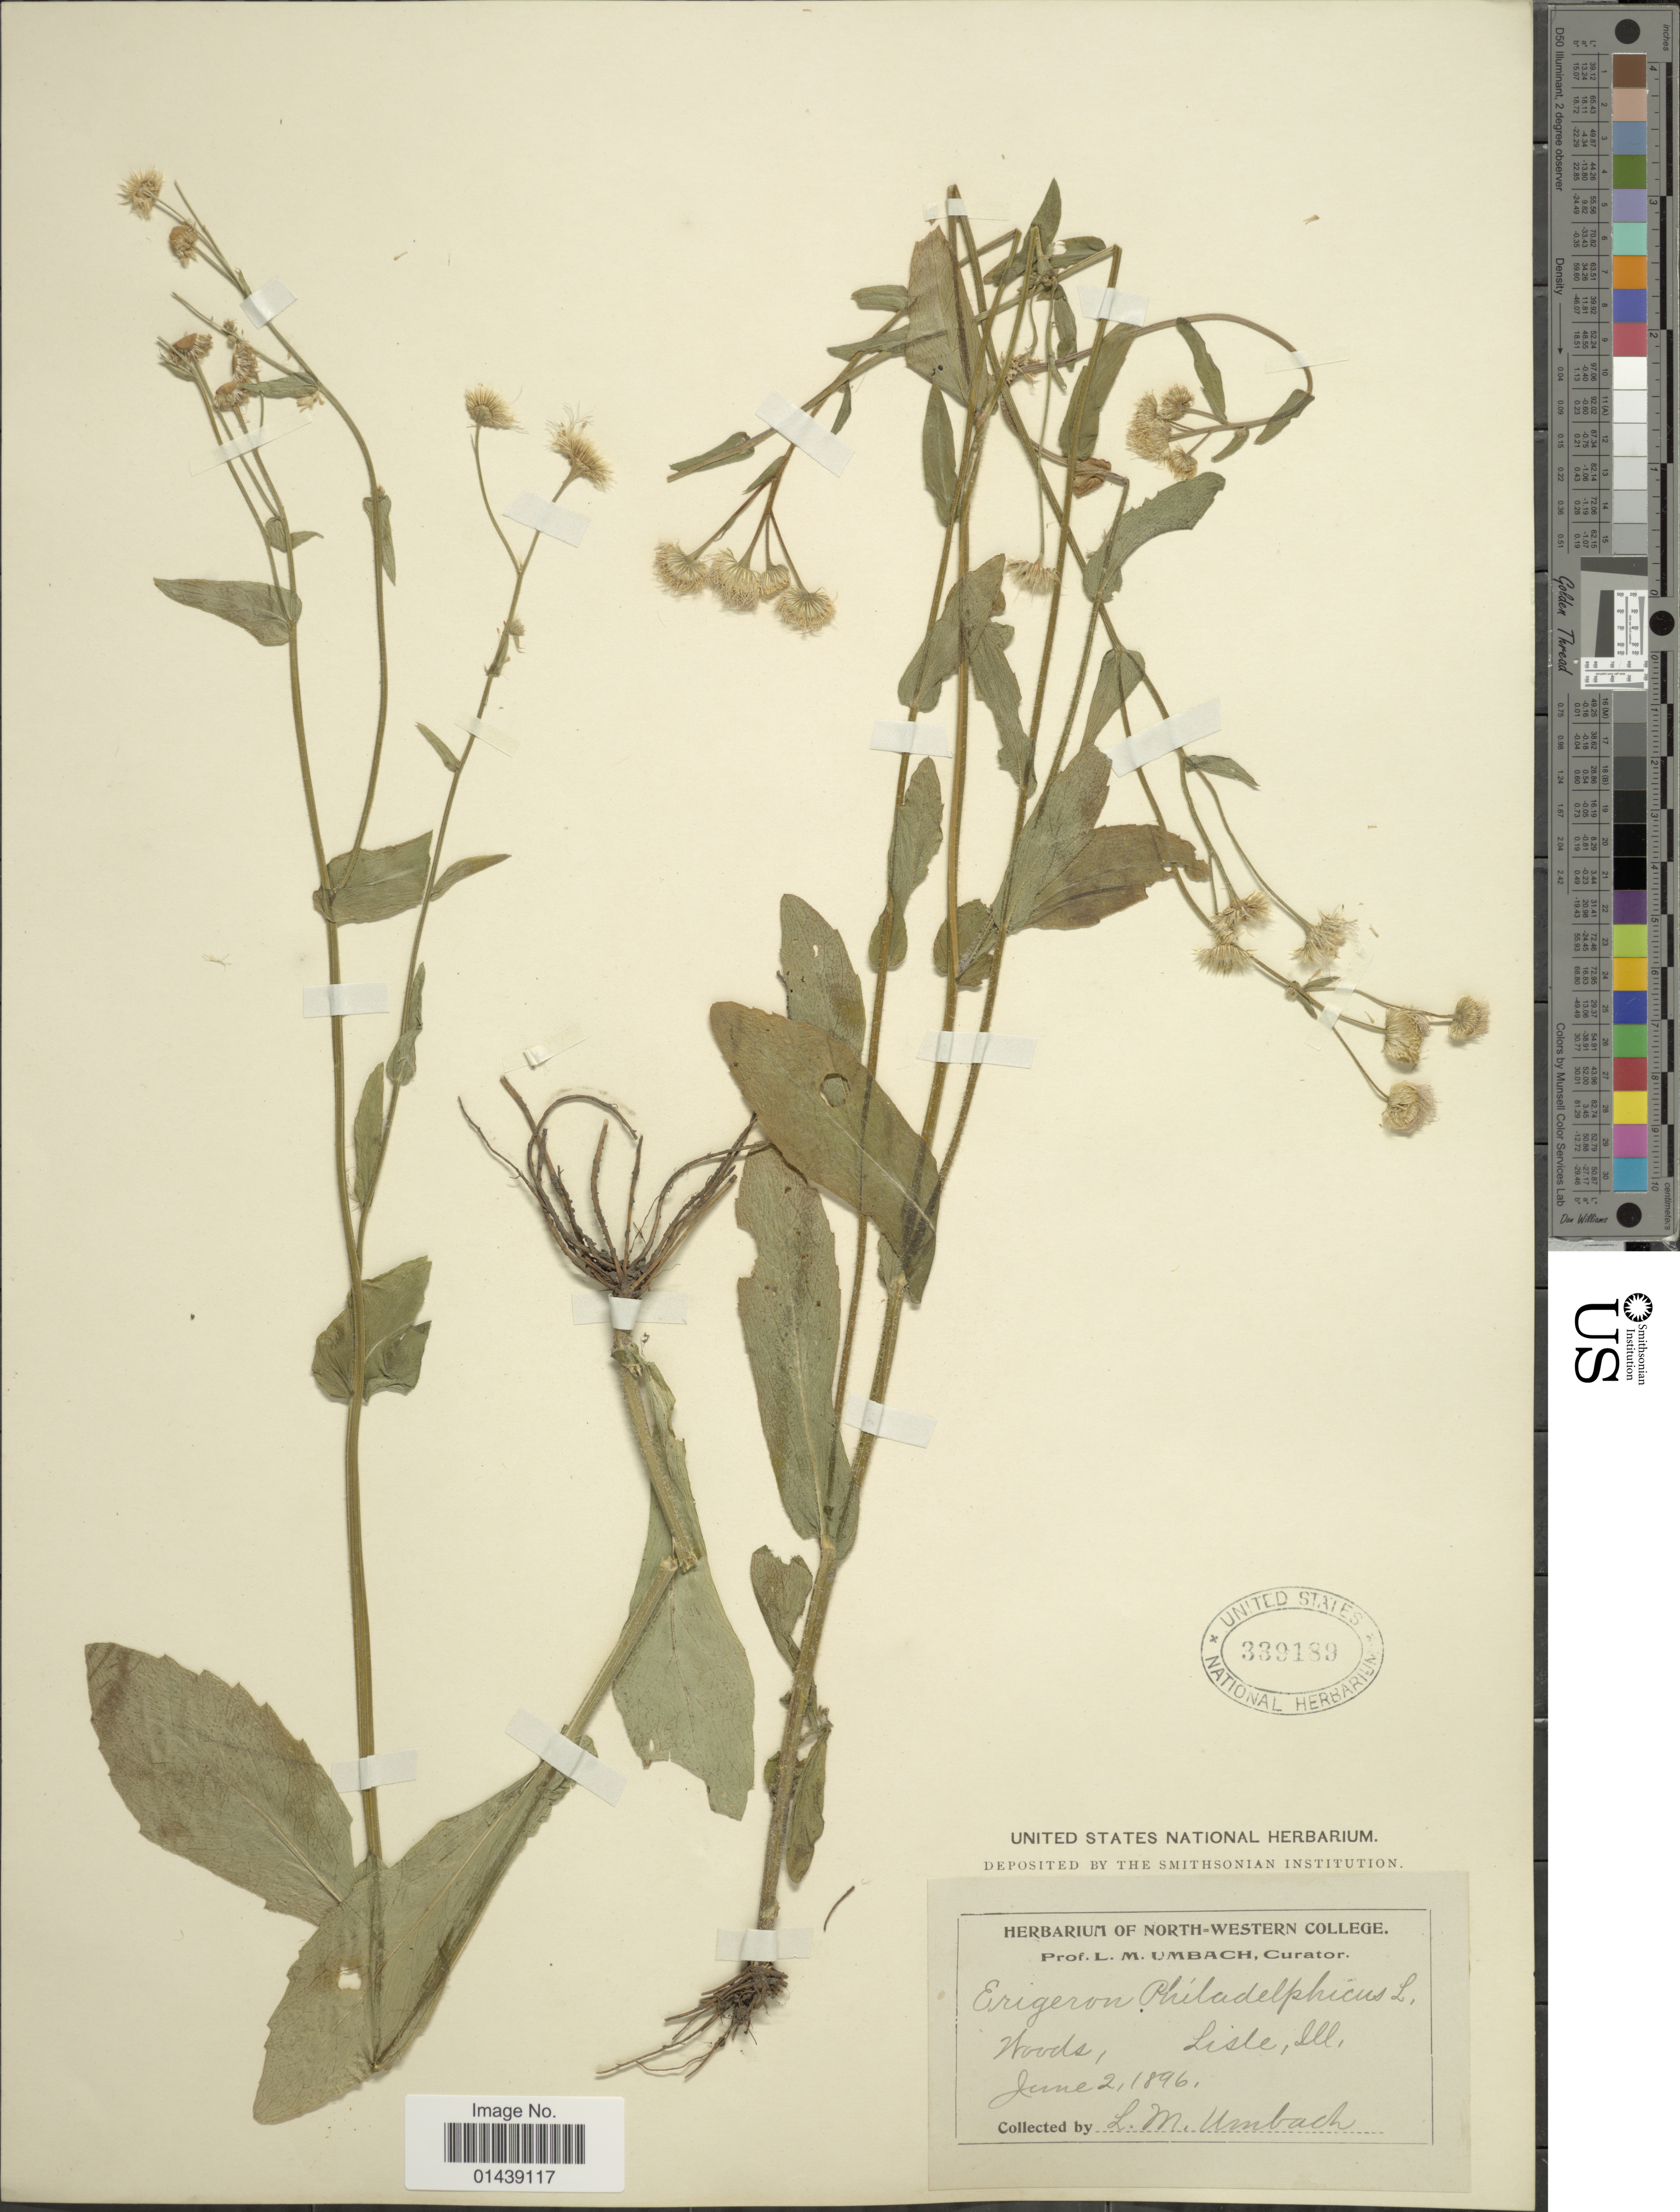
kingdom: Plantae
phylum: Tracheophyta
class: Magnoliopsida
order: Asterales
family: Asteraceae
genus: Erigeron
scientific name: Erigeron philadelphicus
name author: L.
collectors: L. M. Umbach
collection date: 1896-06-02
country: United States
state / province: Illinois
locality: Lisle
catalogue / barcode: US 339189